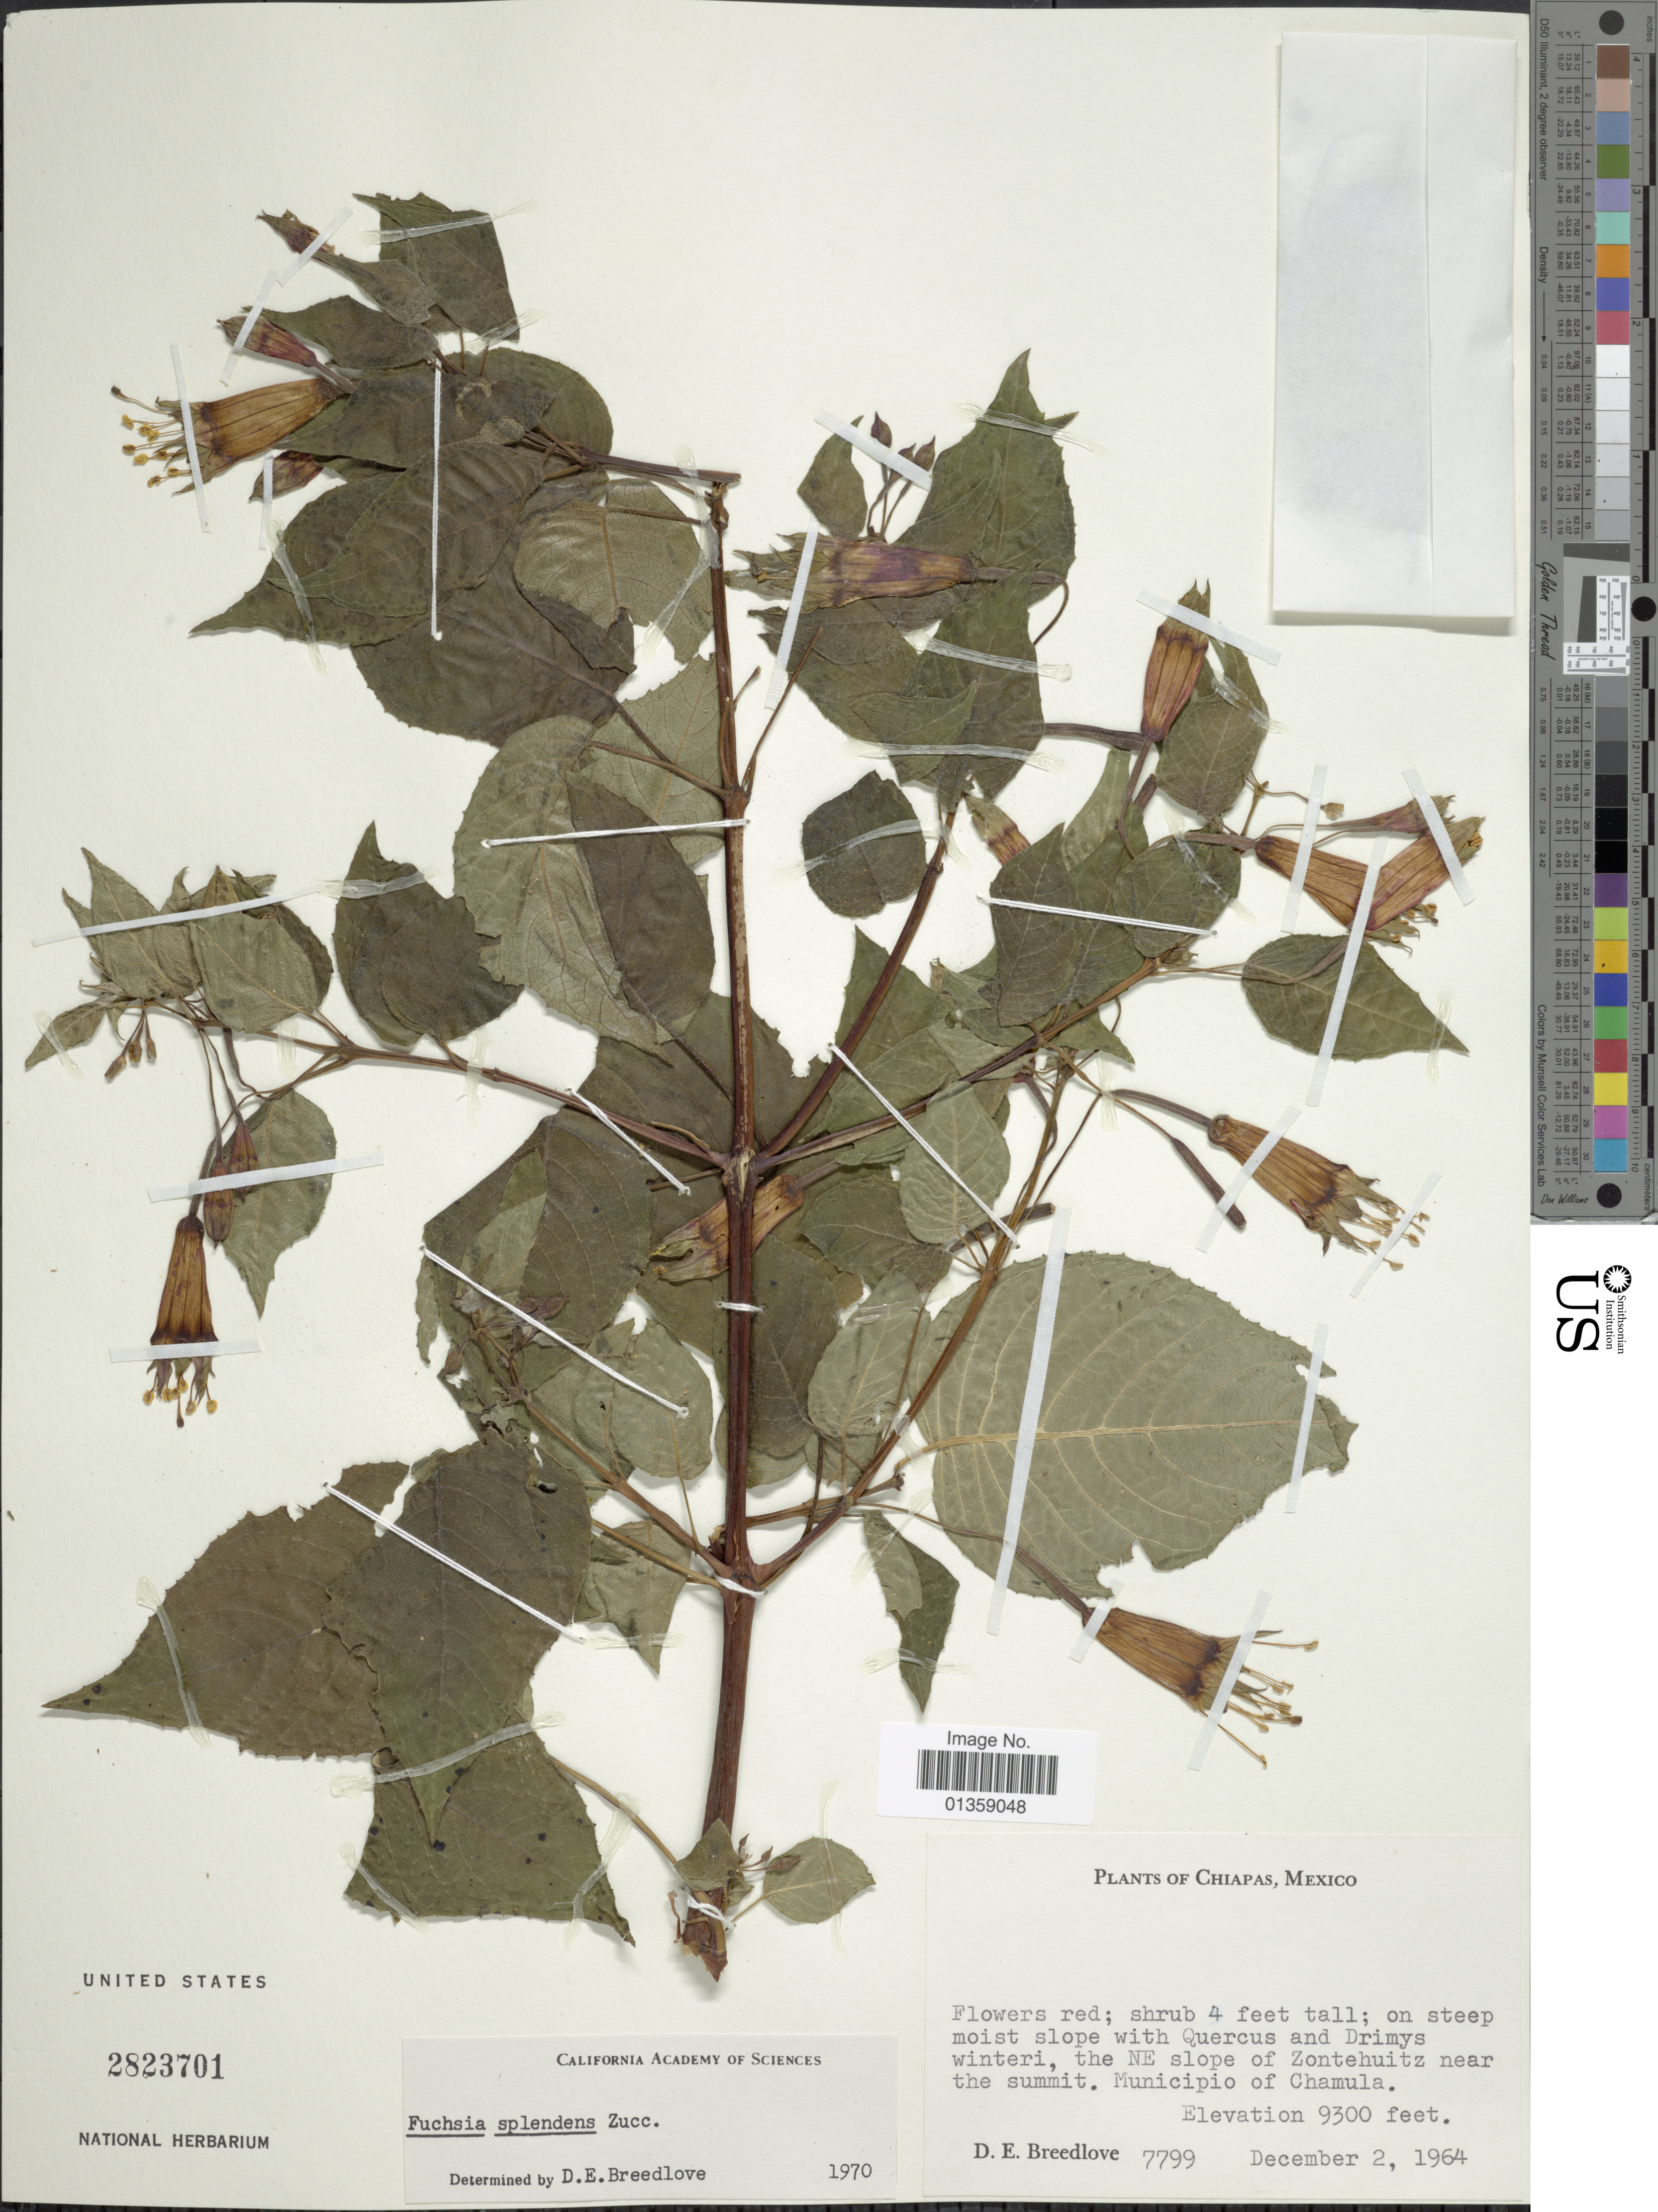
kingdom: Plantae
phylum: Tracheophyta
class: Magnoliopsida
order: Myrtales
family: Onagraceae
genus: Fuchsia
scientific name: Fuchsia splendens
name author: Zucc.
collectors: D. E. Breedlove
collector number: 7799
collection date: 1964-12-02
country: Mexico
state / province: Chiapas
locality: The NE slope of Zontehuitz near the summit. Municipio of Chamula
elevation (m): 2835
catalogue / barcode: US 2823701